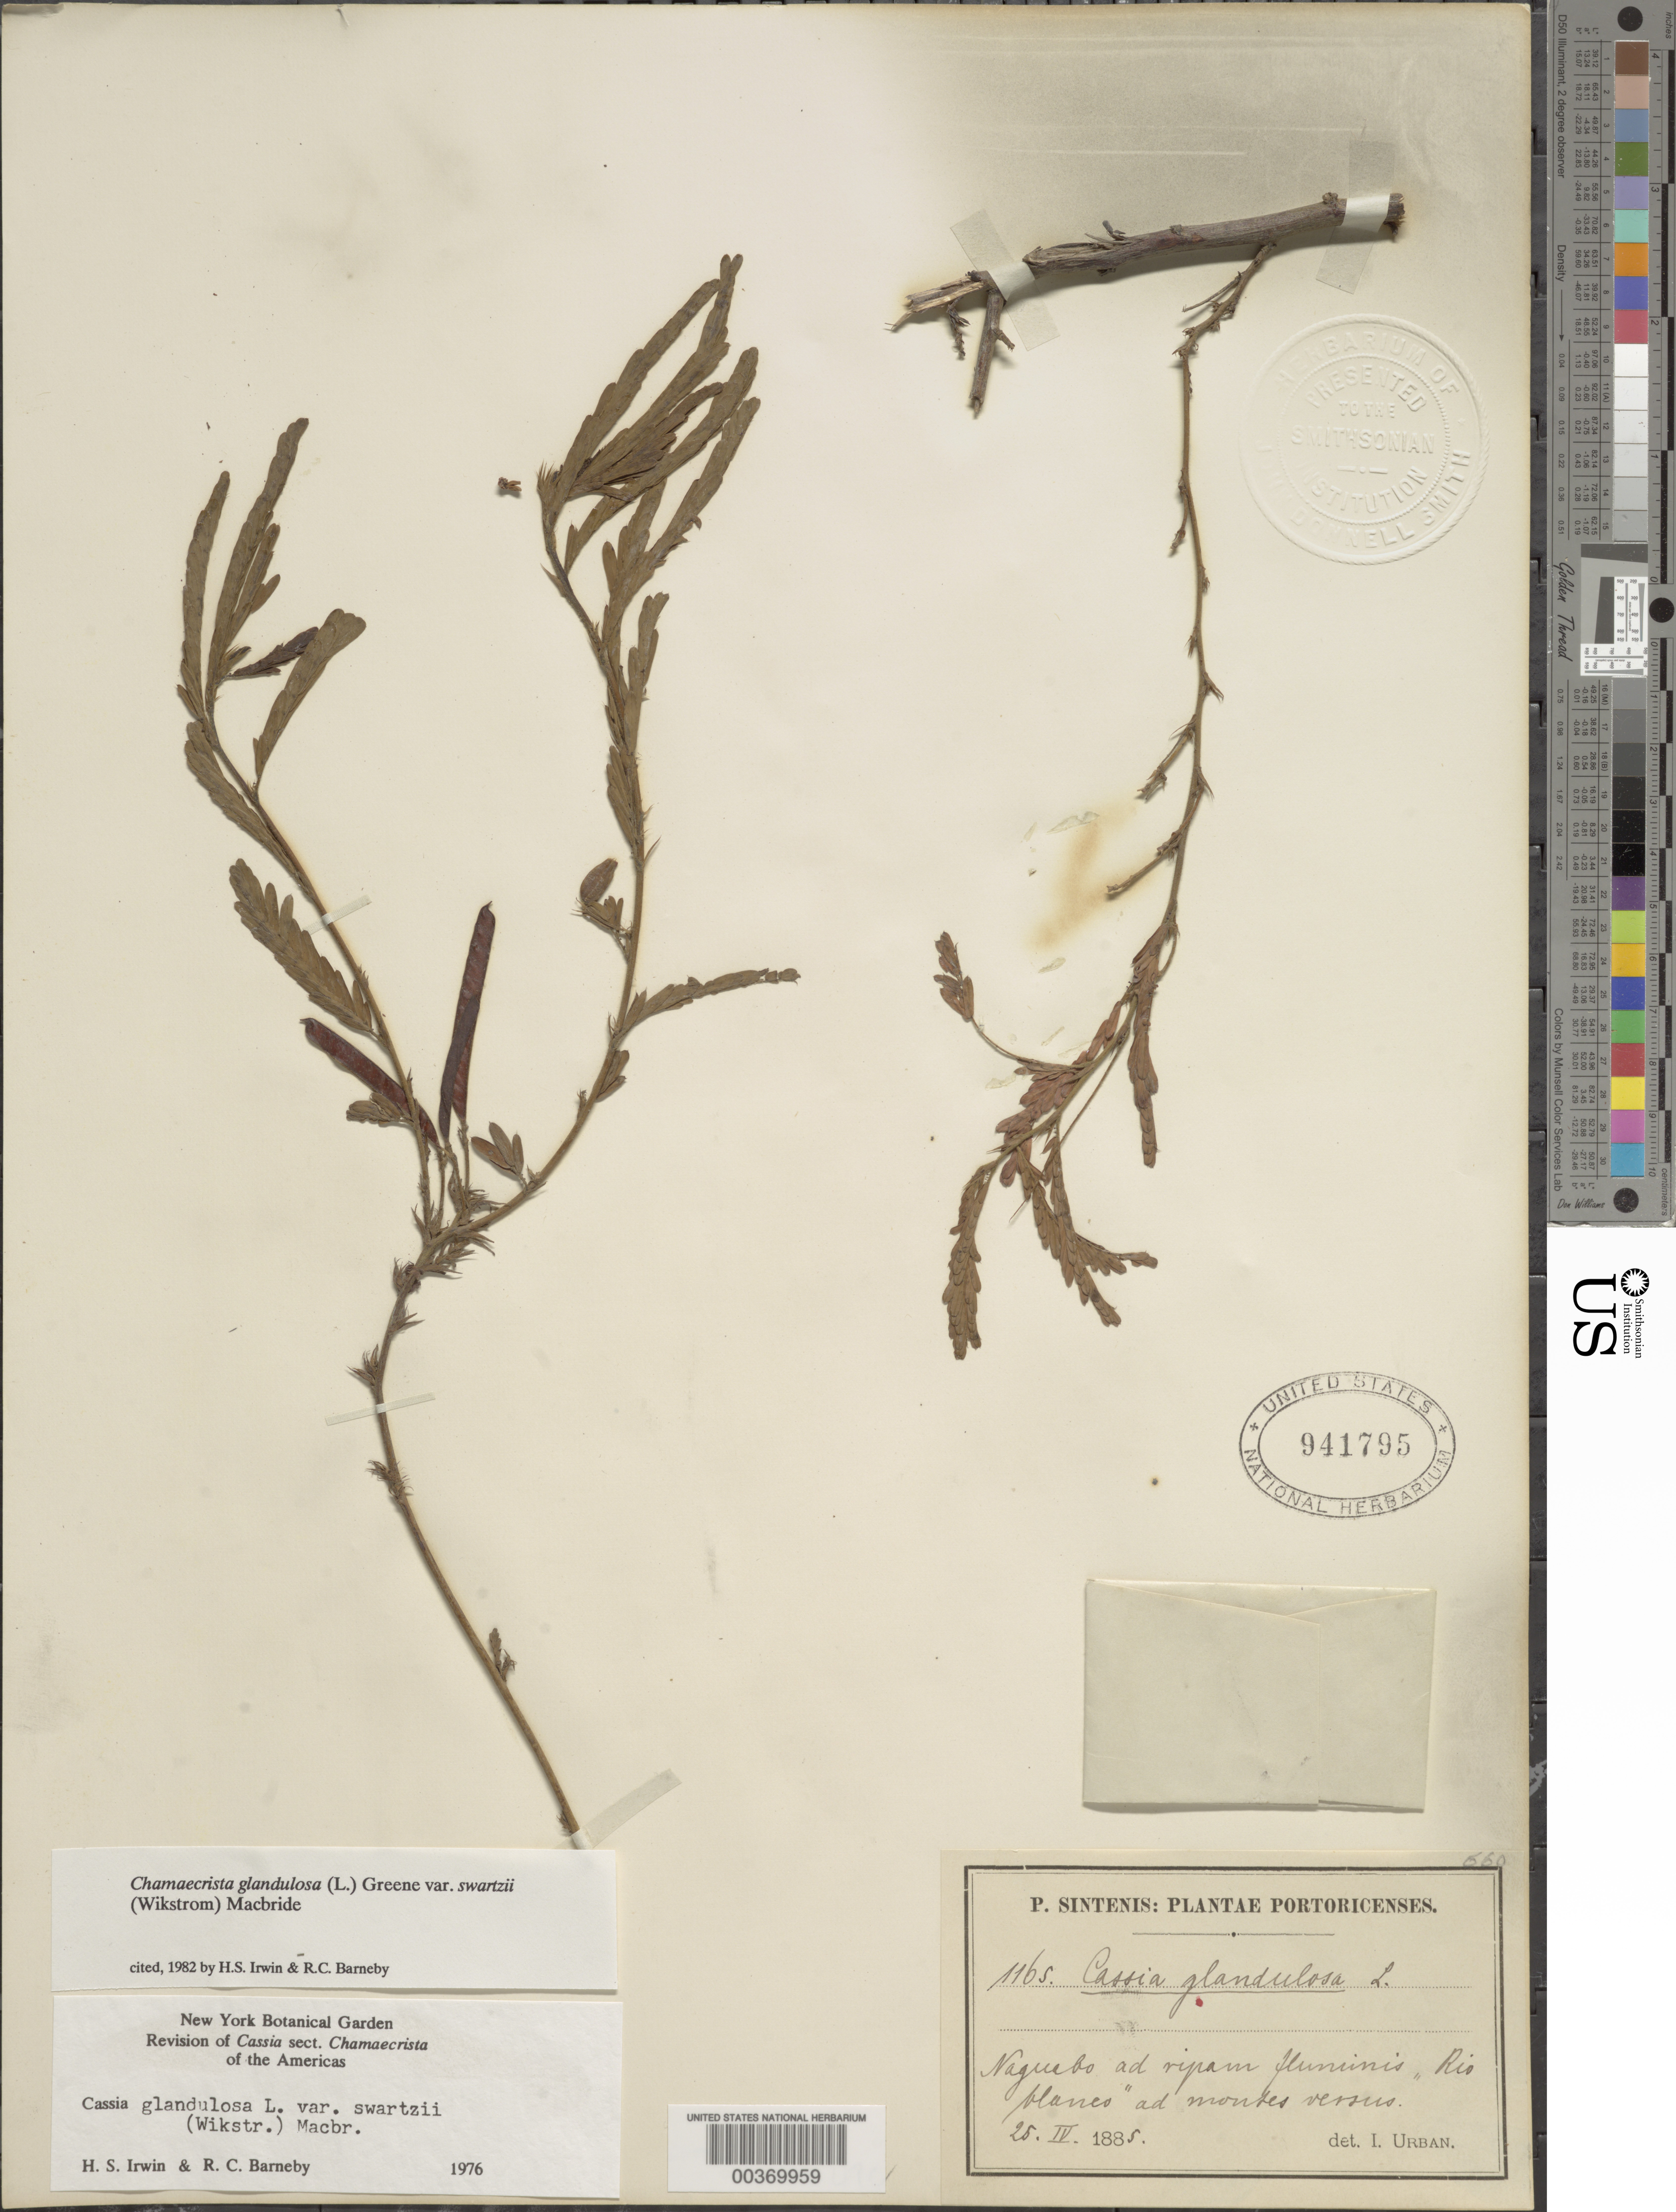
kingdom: Plantae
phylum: Tracheophyta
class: Magnoliopsida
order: Fabales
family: Fabaceae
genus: Chamaecrista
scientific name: Chamaecrista glandulosa var. swartzii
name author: (Wikstr.) H.S. Irwin & Barneby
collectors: P. Sintenis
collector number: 1165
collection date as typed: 25 Apr 1885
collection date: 1885-04-25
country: Puerto Rico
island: Greater Antilles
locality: Naguabo ad ripam fluminis rio blanco ad montes versus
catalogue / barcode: US 941795